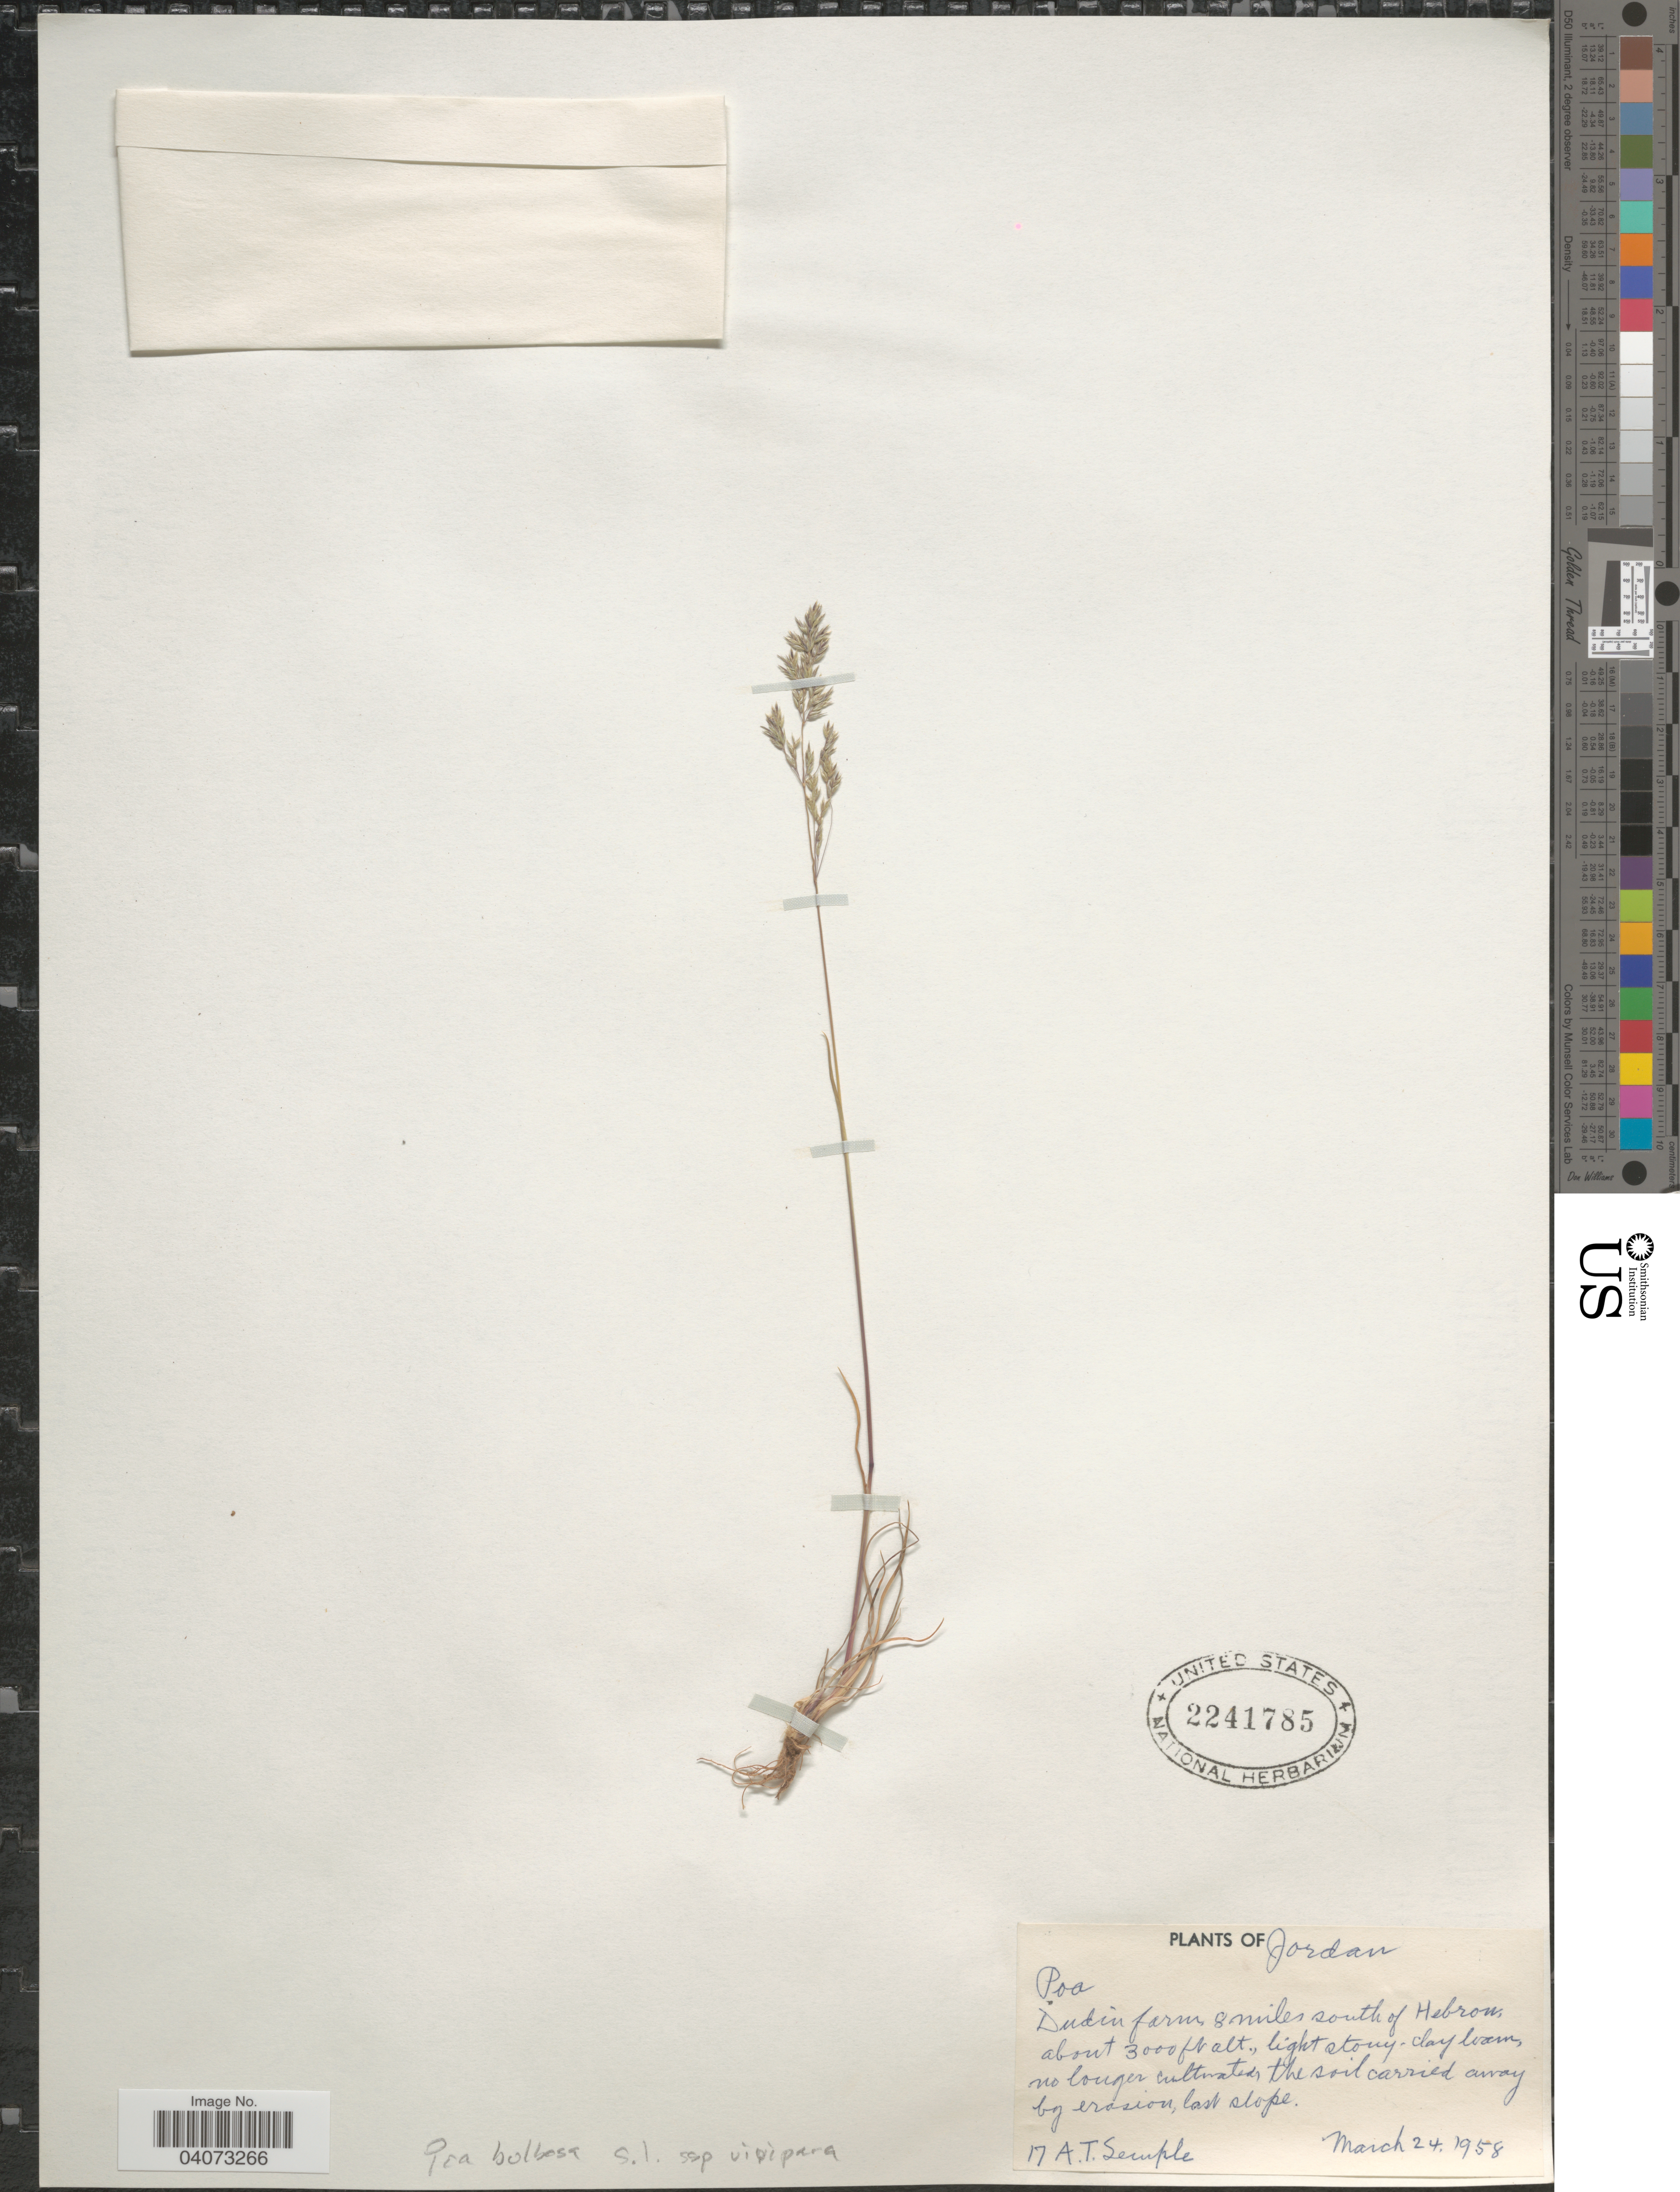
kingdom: Plantae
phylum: Tracheophyta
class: Liliopsida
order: Poales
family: Poaceae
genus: Poa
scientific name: Poa sinaica var. vivipara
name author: Täckh.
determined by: Soreng, Robert J., Research Associate (BOT), Smithsonian Institution - National Museum of Natural History (UNITED STATES)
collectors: A. Semple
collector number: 17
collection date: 1958-03-24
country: Jordan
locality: Dudin farm 8 miles south of Hebron.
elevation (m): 914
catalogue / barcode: US 2241785